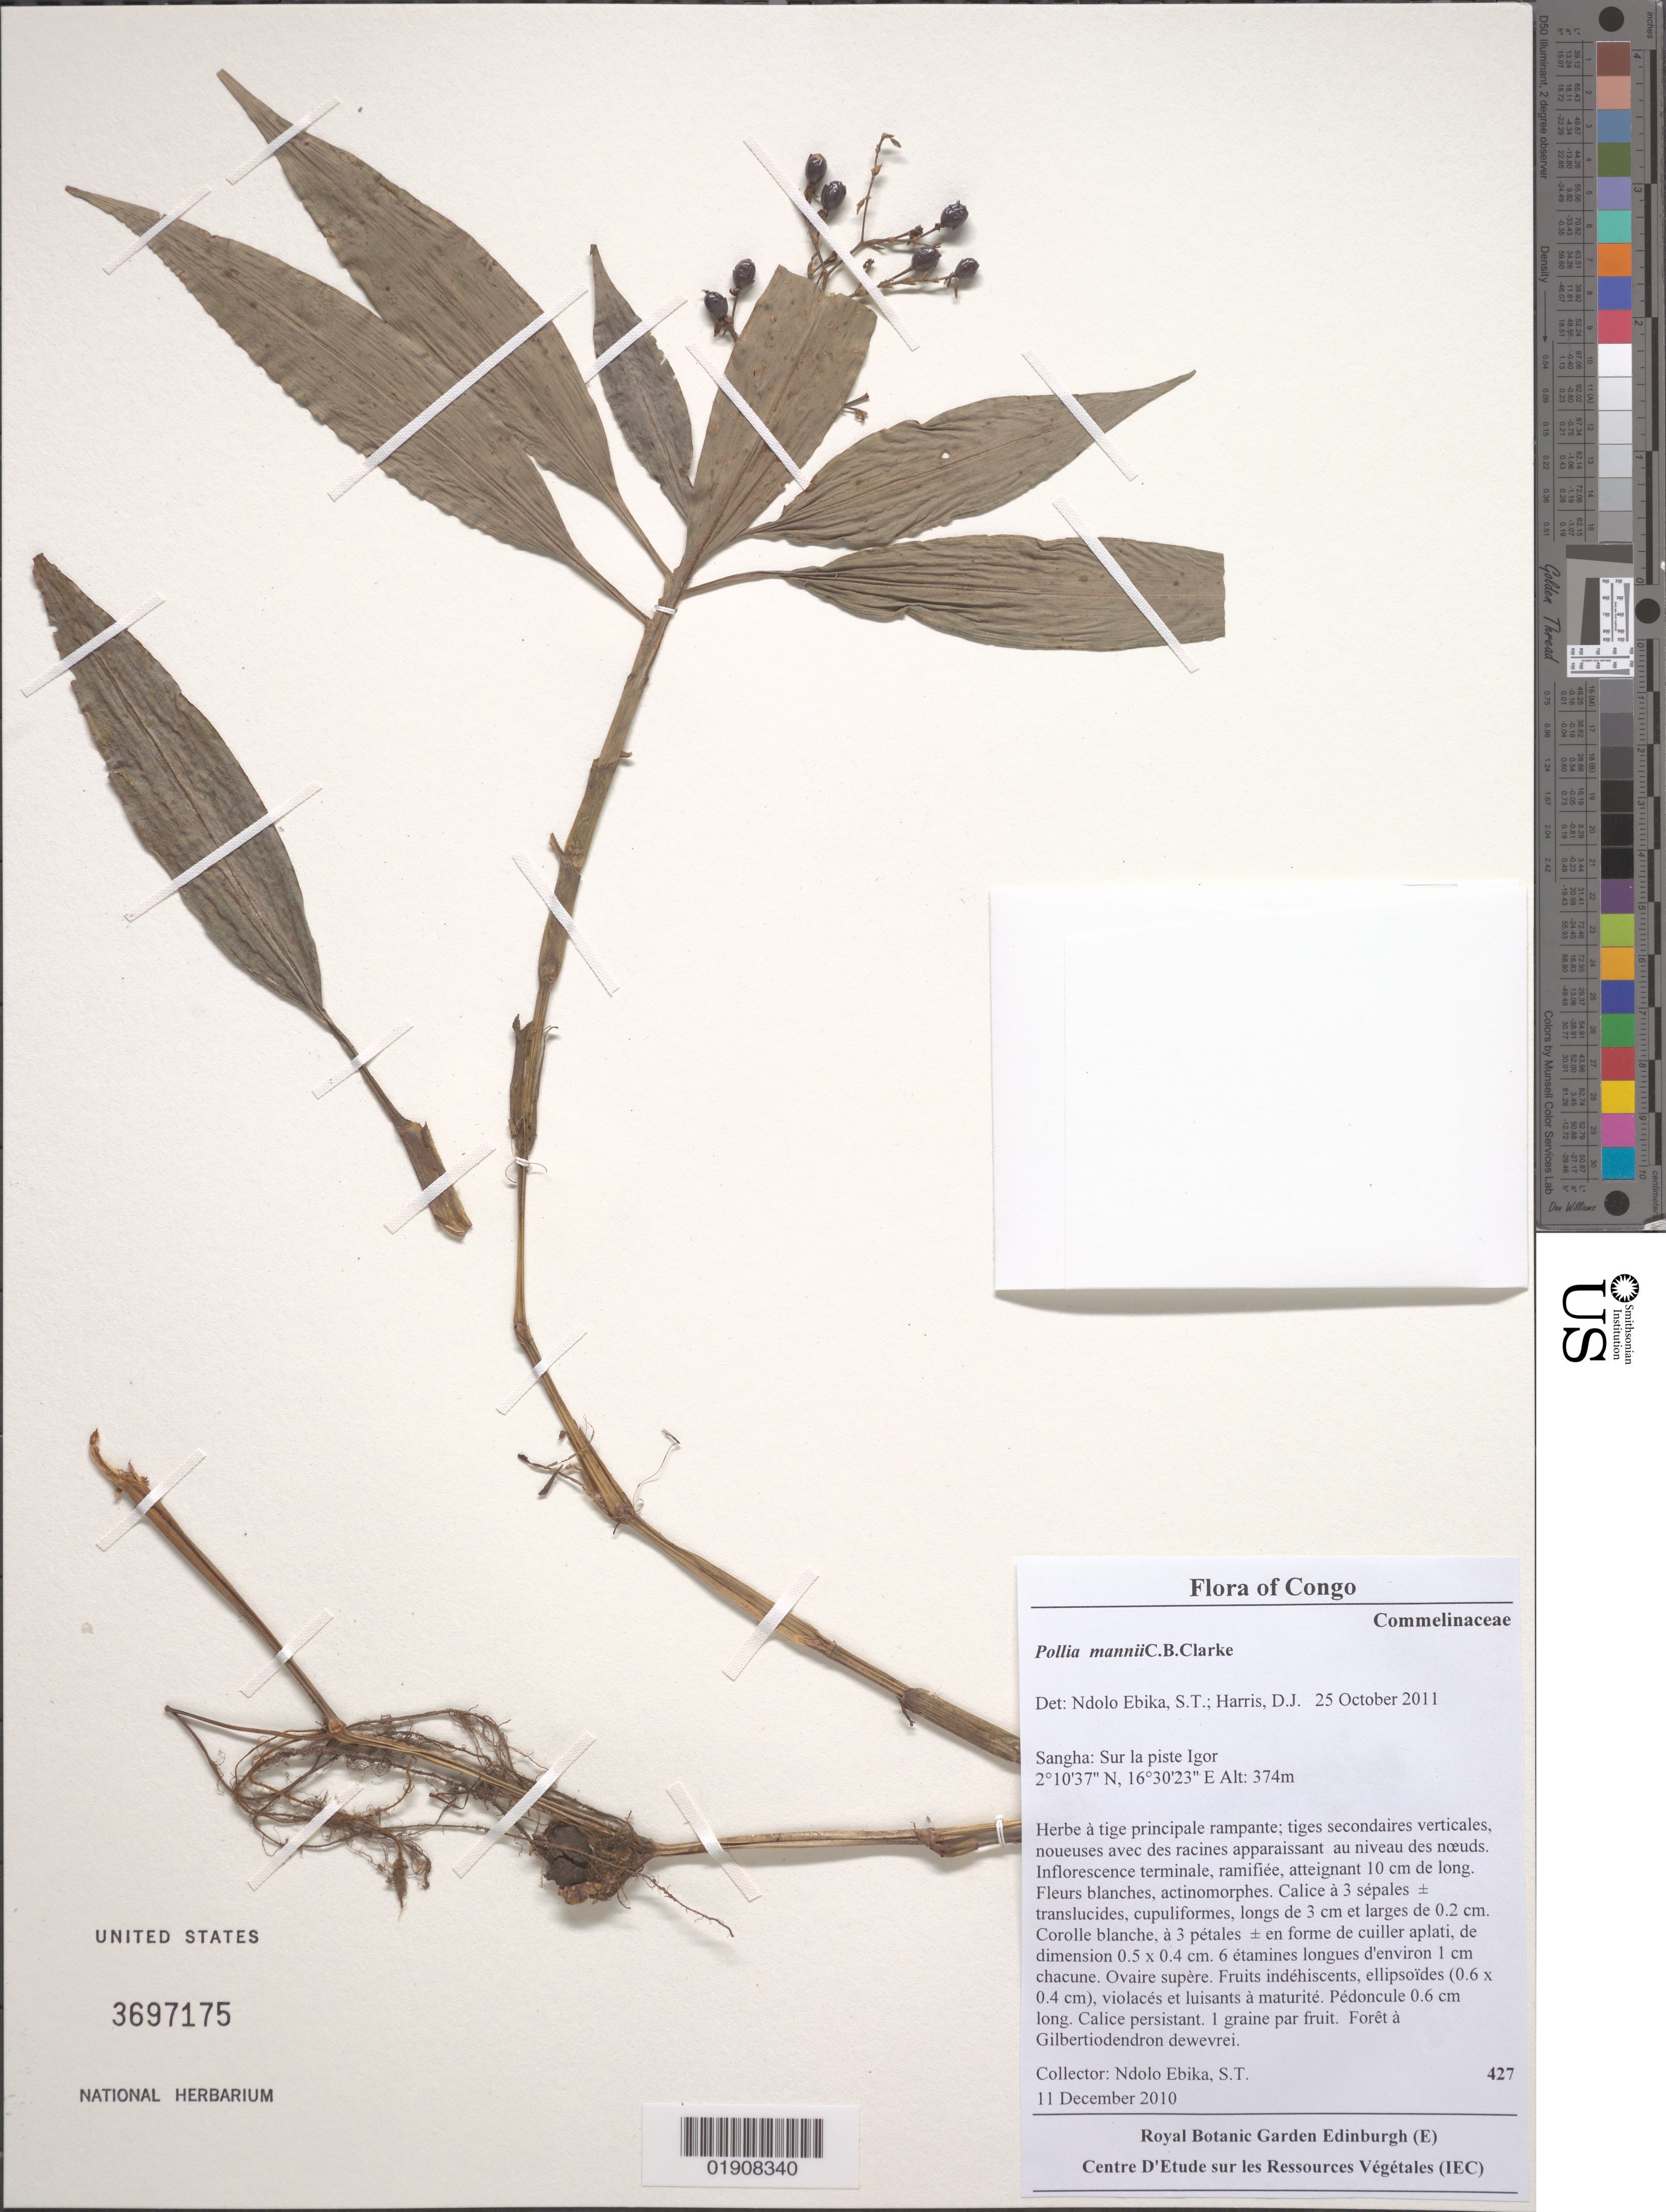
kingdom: Plantae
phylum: Tracheophyta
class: Liliopsida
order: Commelinales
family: Commelinaceae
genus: Pollia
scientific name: Pollia mannii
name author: C.B. Clarke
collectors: S. Ndolo Ebika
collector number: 427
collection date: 2010-12-11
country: Congo, Republic of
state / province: Sangha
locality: Sur la piste Igor.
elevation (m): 374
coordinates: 2 10 37 N, 16 30 23 E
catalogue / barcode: US 3697175